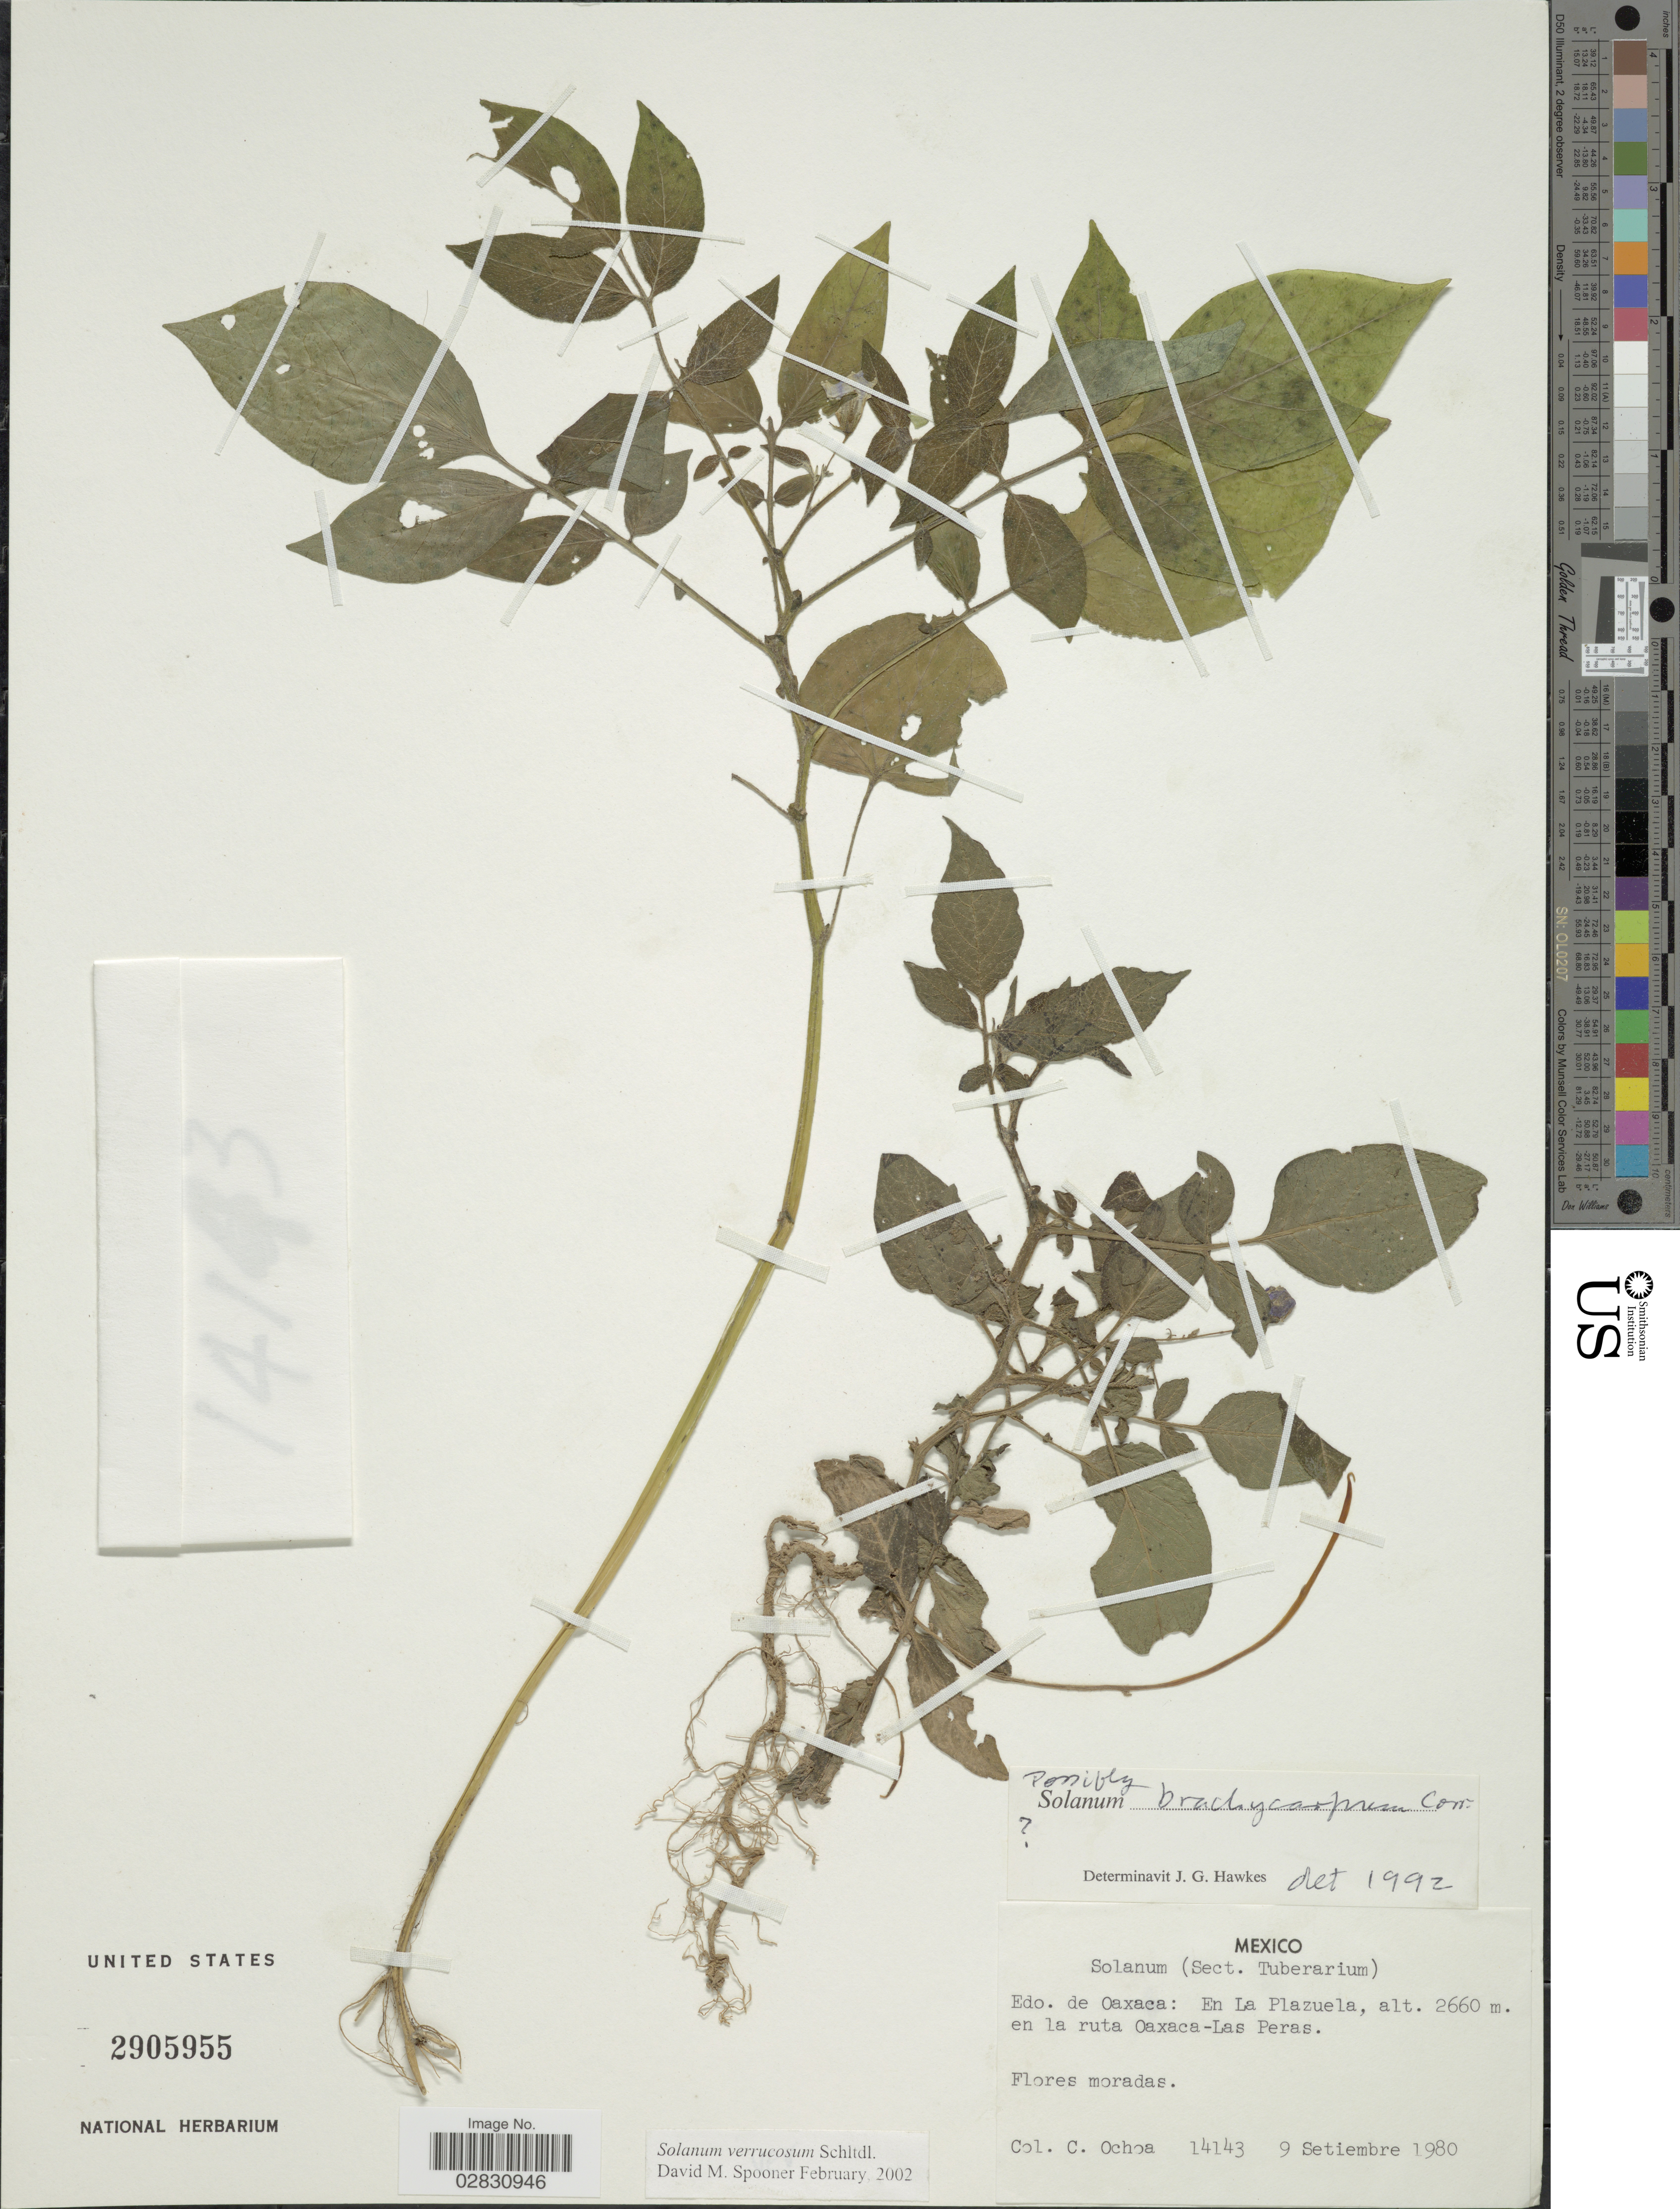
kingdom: Plantae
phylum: Tracheophyta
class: Magnoliopsida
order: Solanales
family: Solanaceae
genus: Solanum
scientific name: Solanum verrucosum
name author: Schltdl.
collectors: C. Ochoa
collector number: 14143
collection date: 1980-09-09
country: Mexico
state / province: Oaxaca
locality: En La Plazuela, en la ruta Oaxaca-Las Peras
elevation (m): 2660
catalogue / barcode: US 2905955